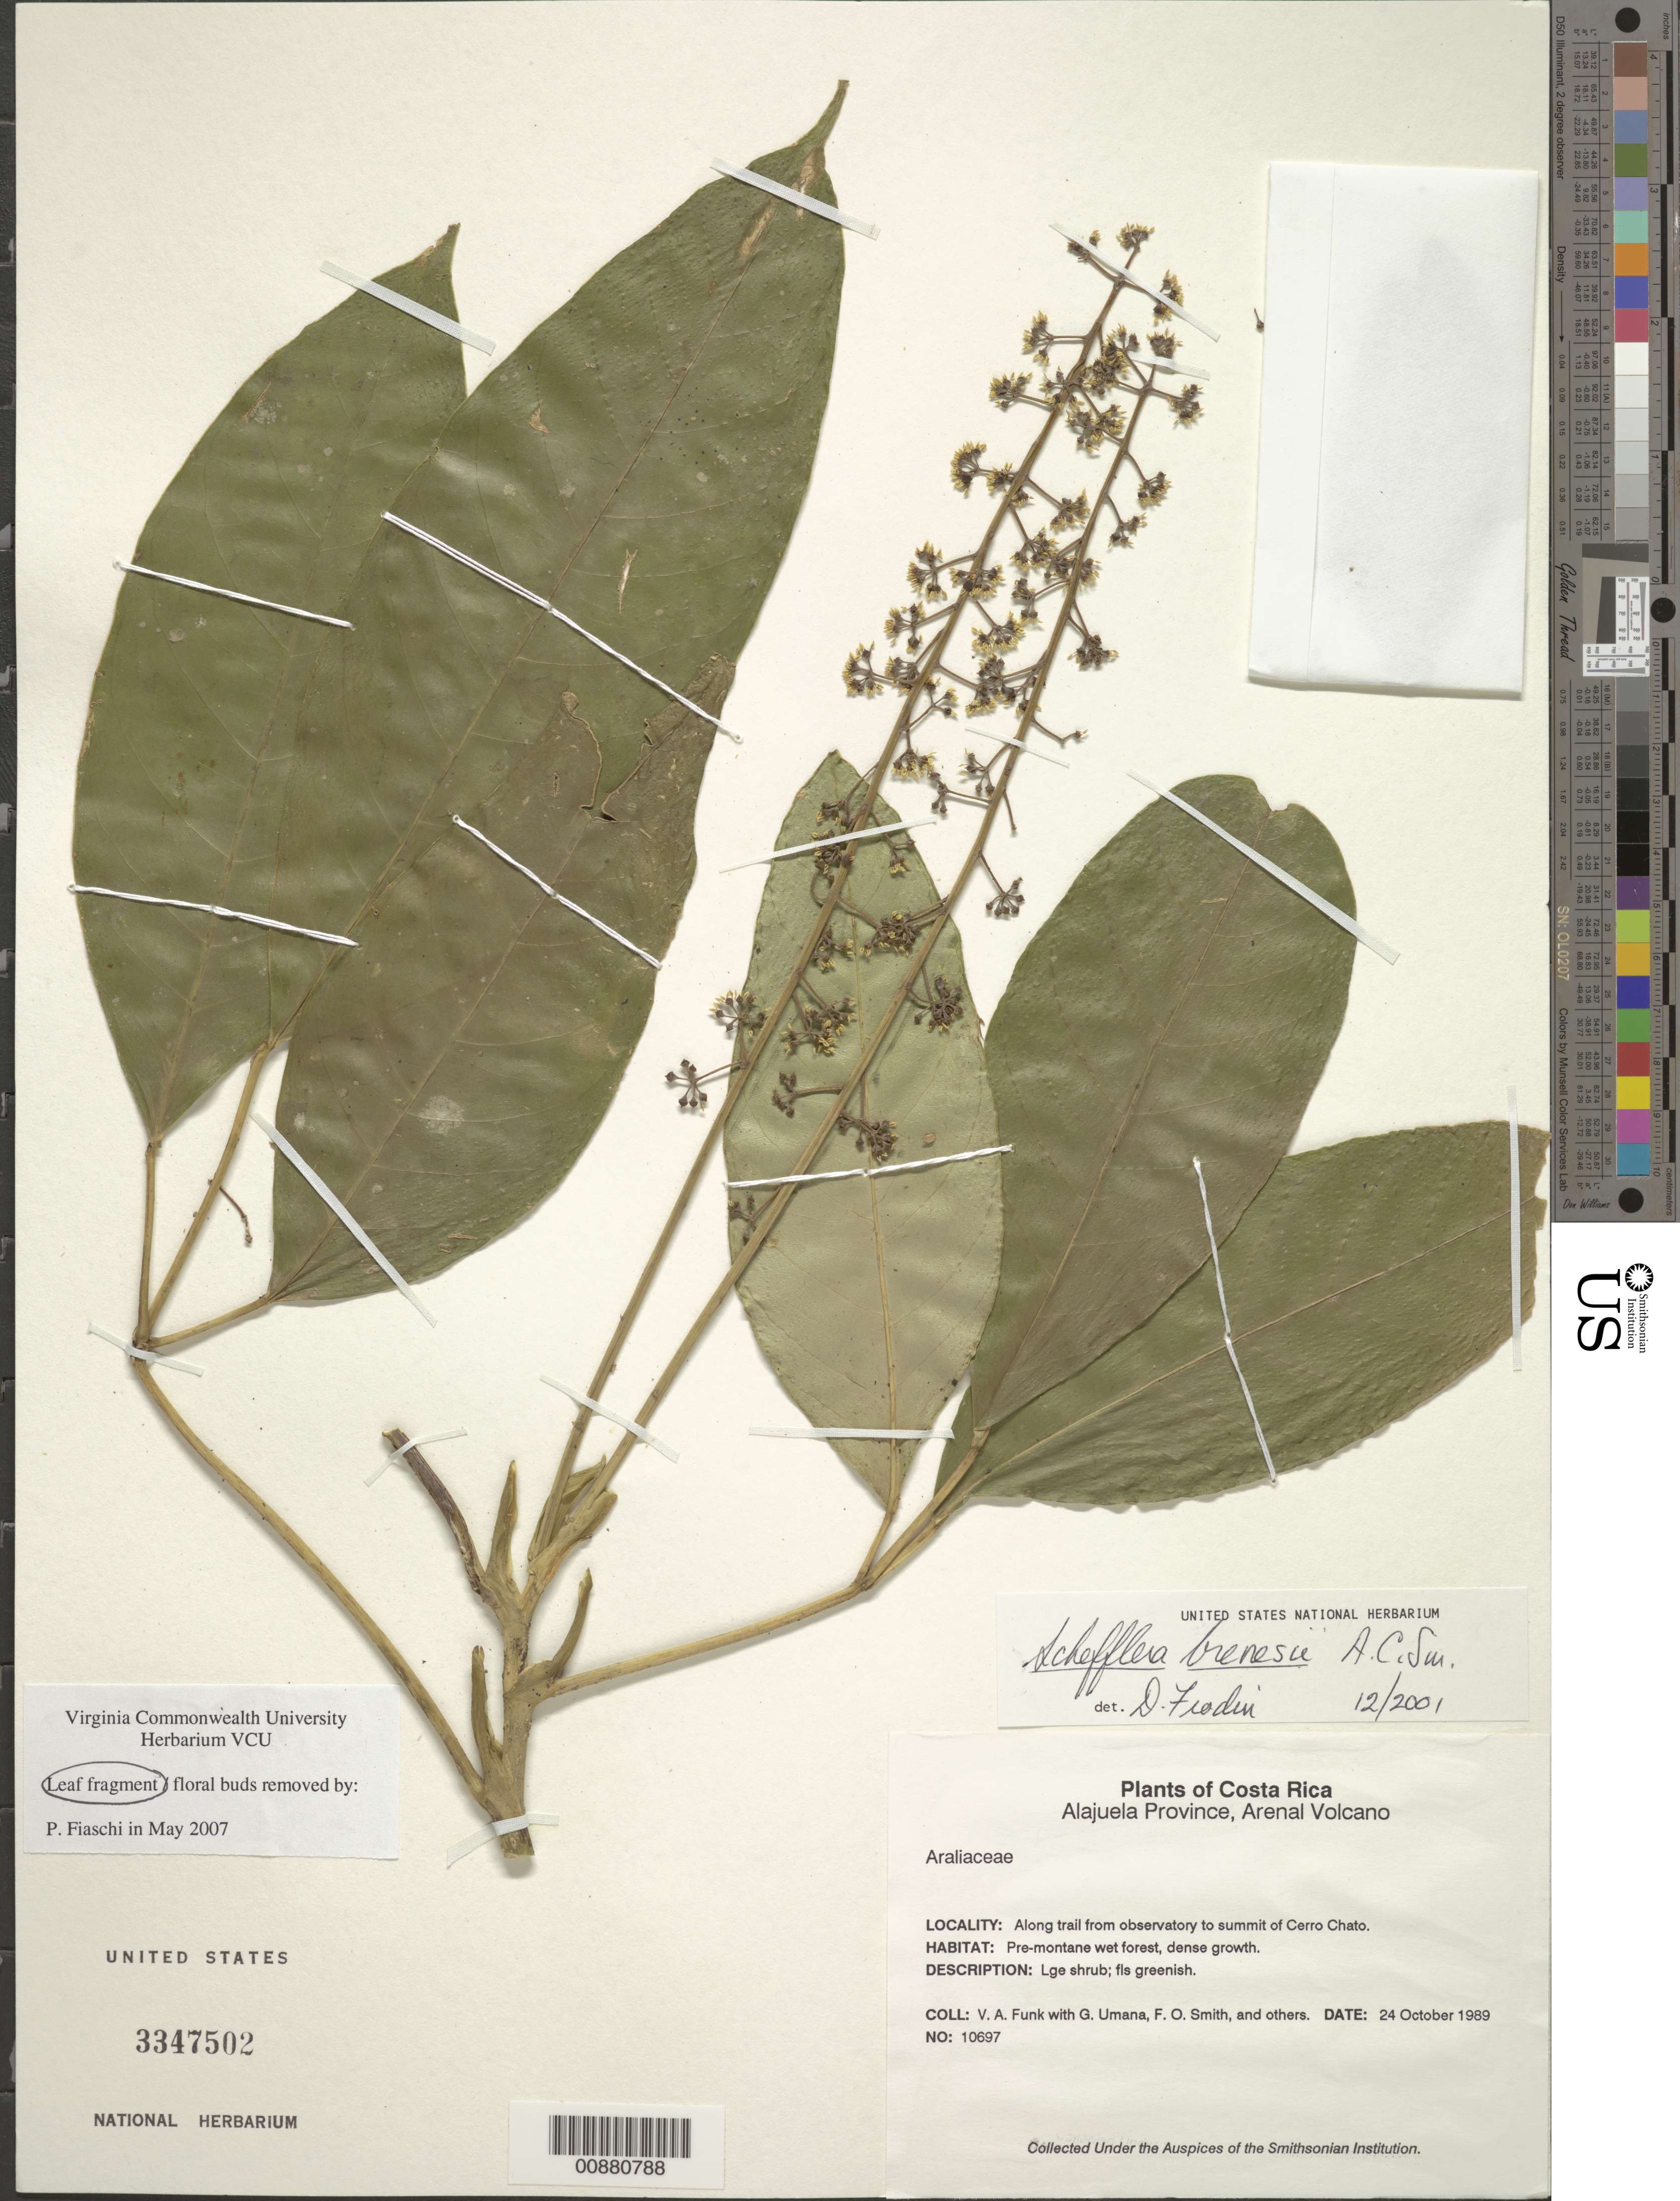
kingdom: Plantae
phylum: Tracheophyta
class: Magnoliopsida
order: Apiales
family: Araliaceae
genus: Schefflera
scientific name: Schefflera brenesii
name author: A.C. Sm.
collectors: V. Funk, G. Umana, F. Smith & et al.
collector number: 10697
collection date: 1989-10-24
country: Costa Rica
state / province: Alajuela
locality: Arenal Volcano, Along trail from observatory to summit of Cerro Chato.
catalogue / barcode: US 3347502